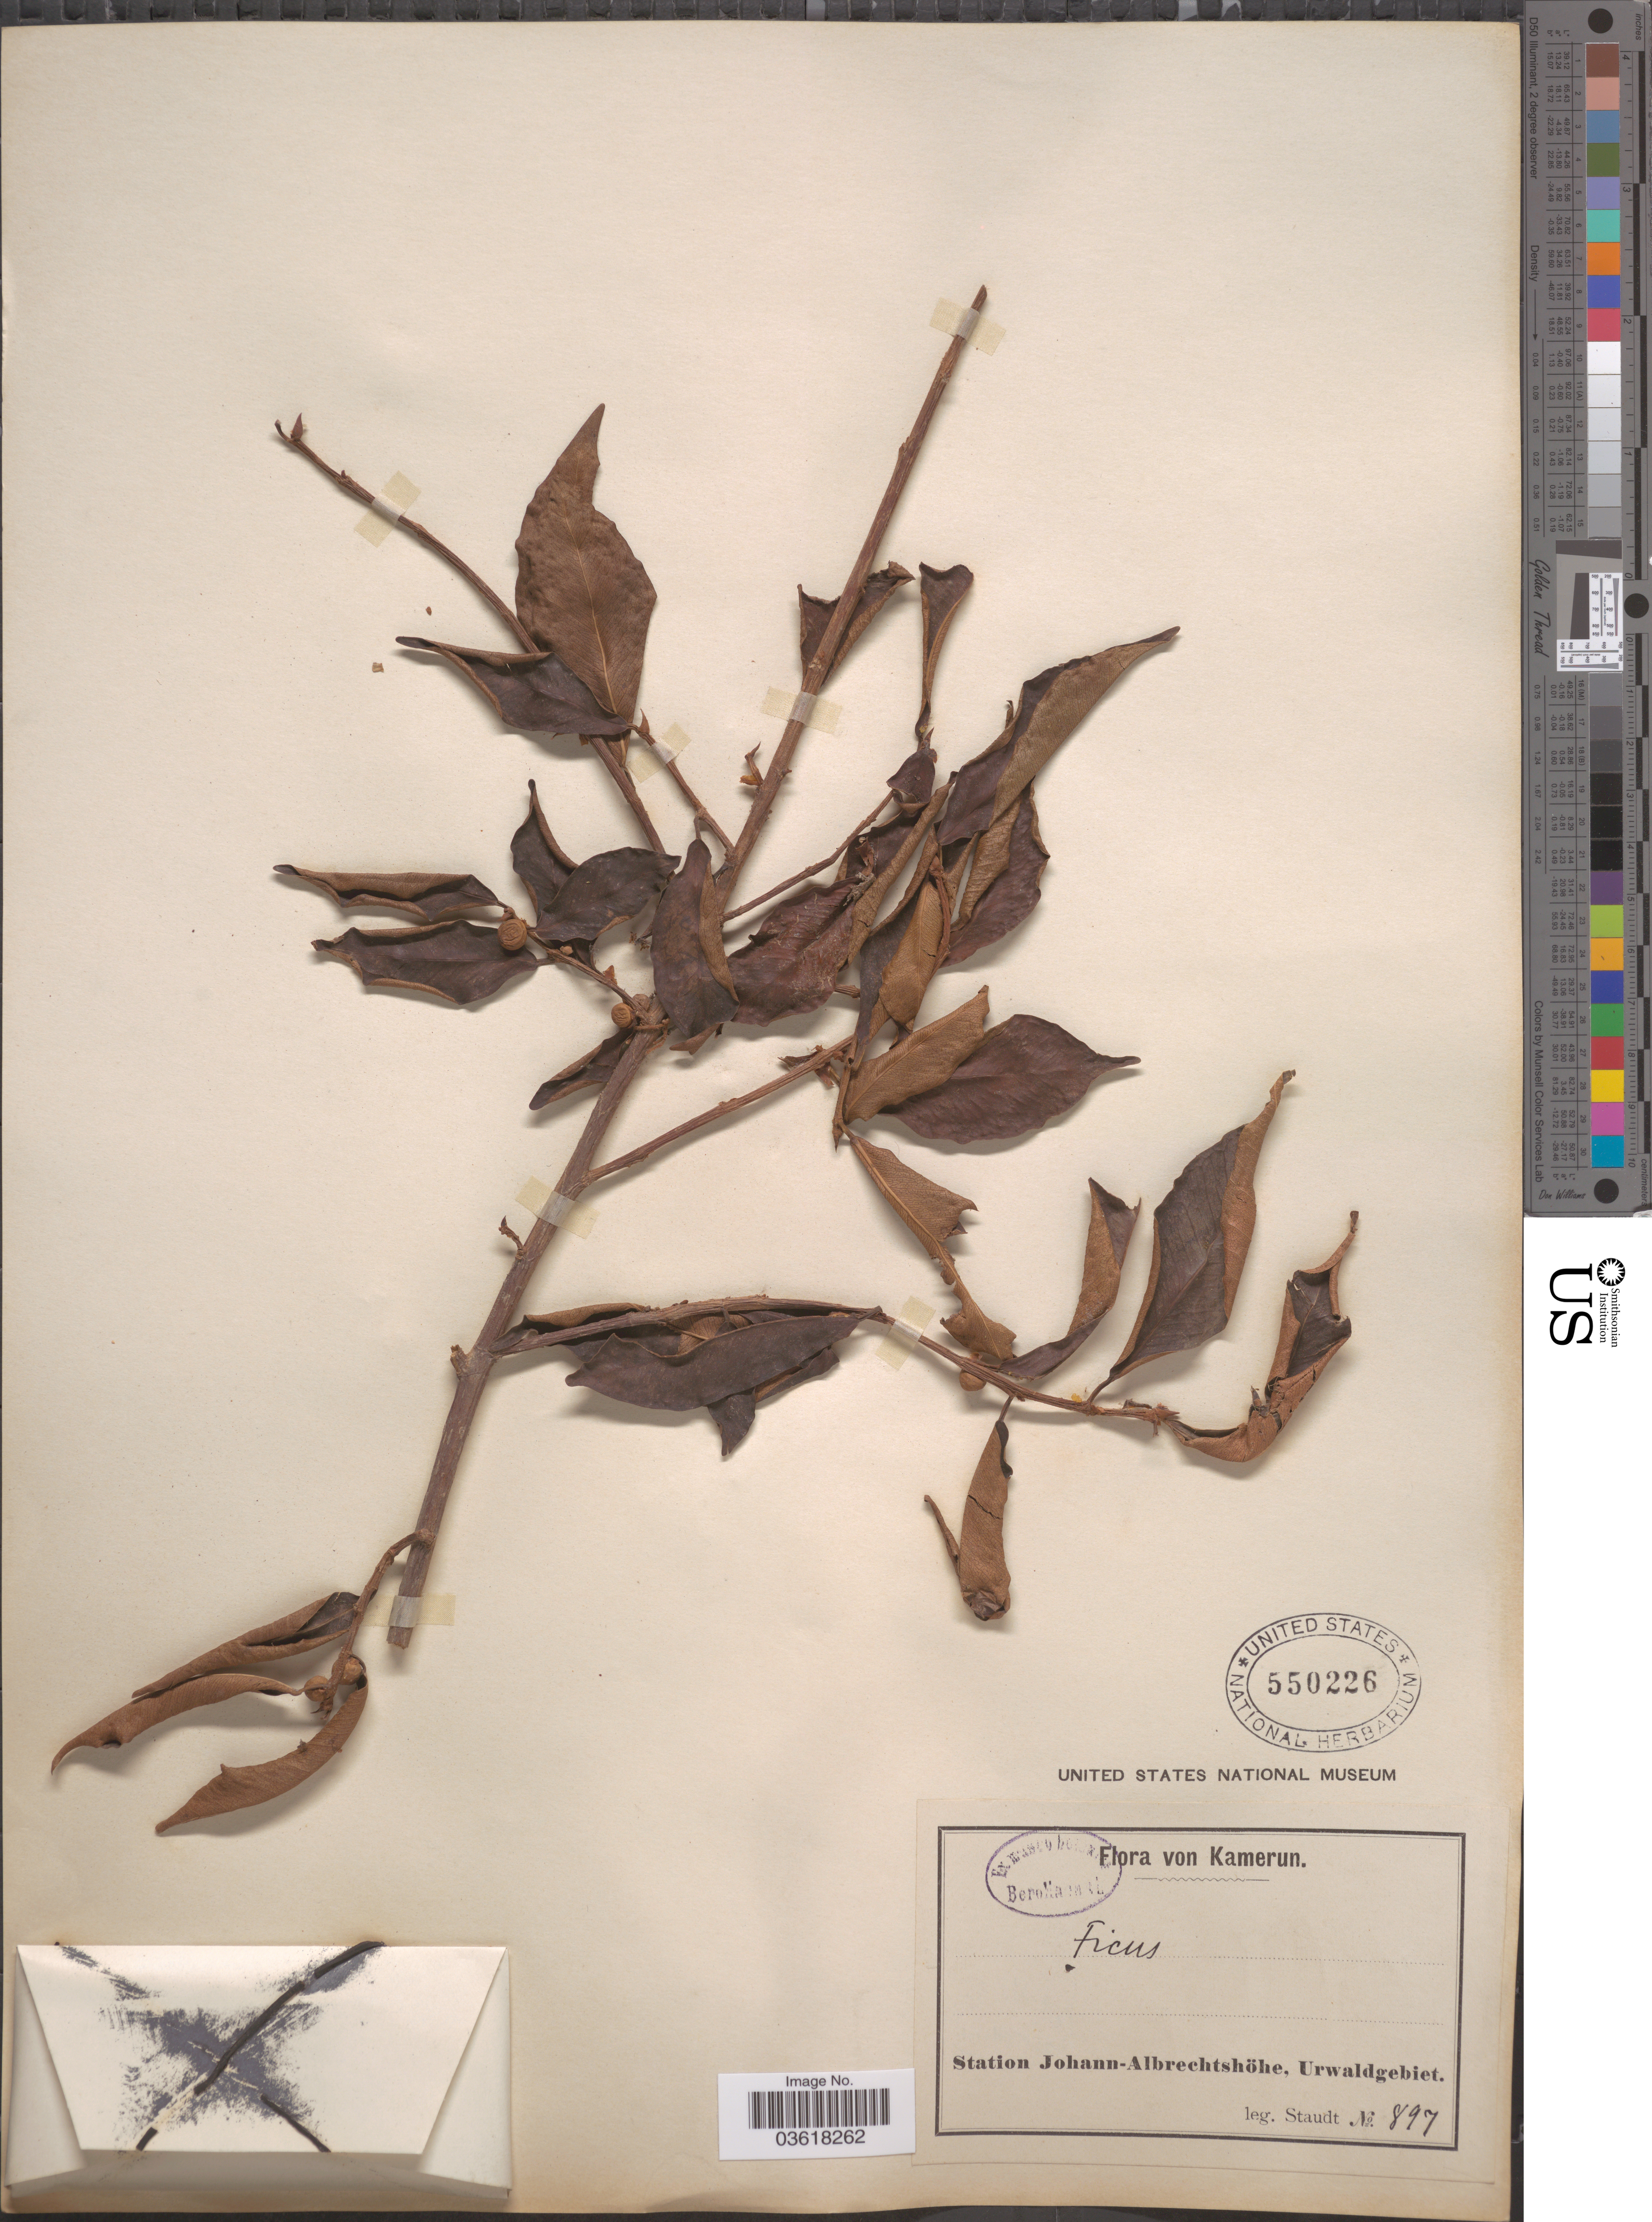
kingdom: Plantae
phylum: Tracheophyta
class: Magnoliopsida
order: Rosales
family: Moraceae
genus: Ficus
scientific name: Ficus sp.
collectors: -. Staudt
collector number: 897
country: Cameroon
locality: Kamerun. Station Johann-Albrechtshöhe, Urwaldgebiet.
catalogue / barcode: US 550226